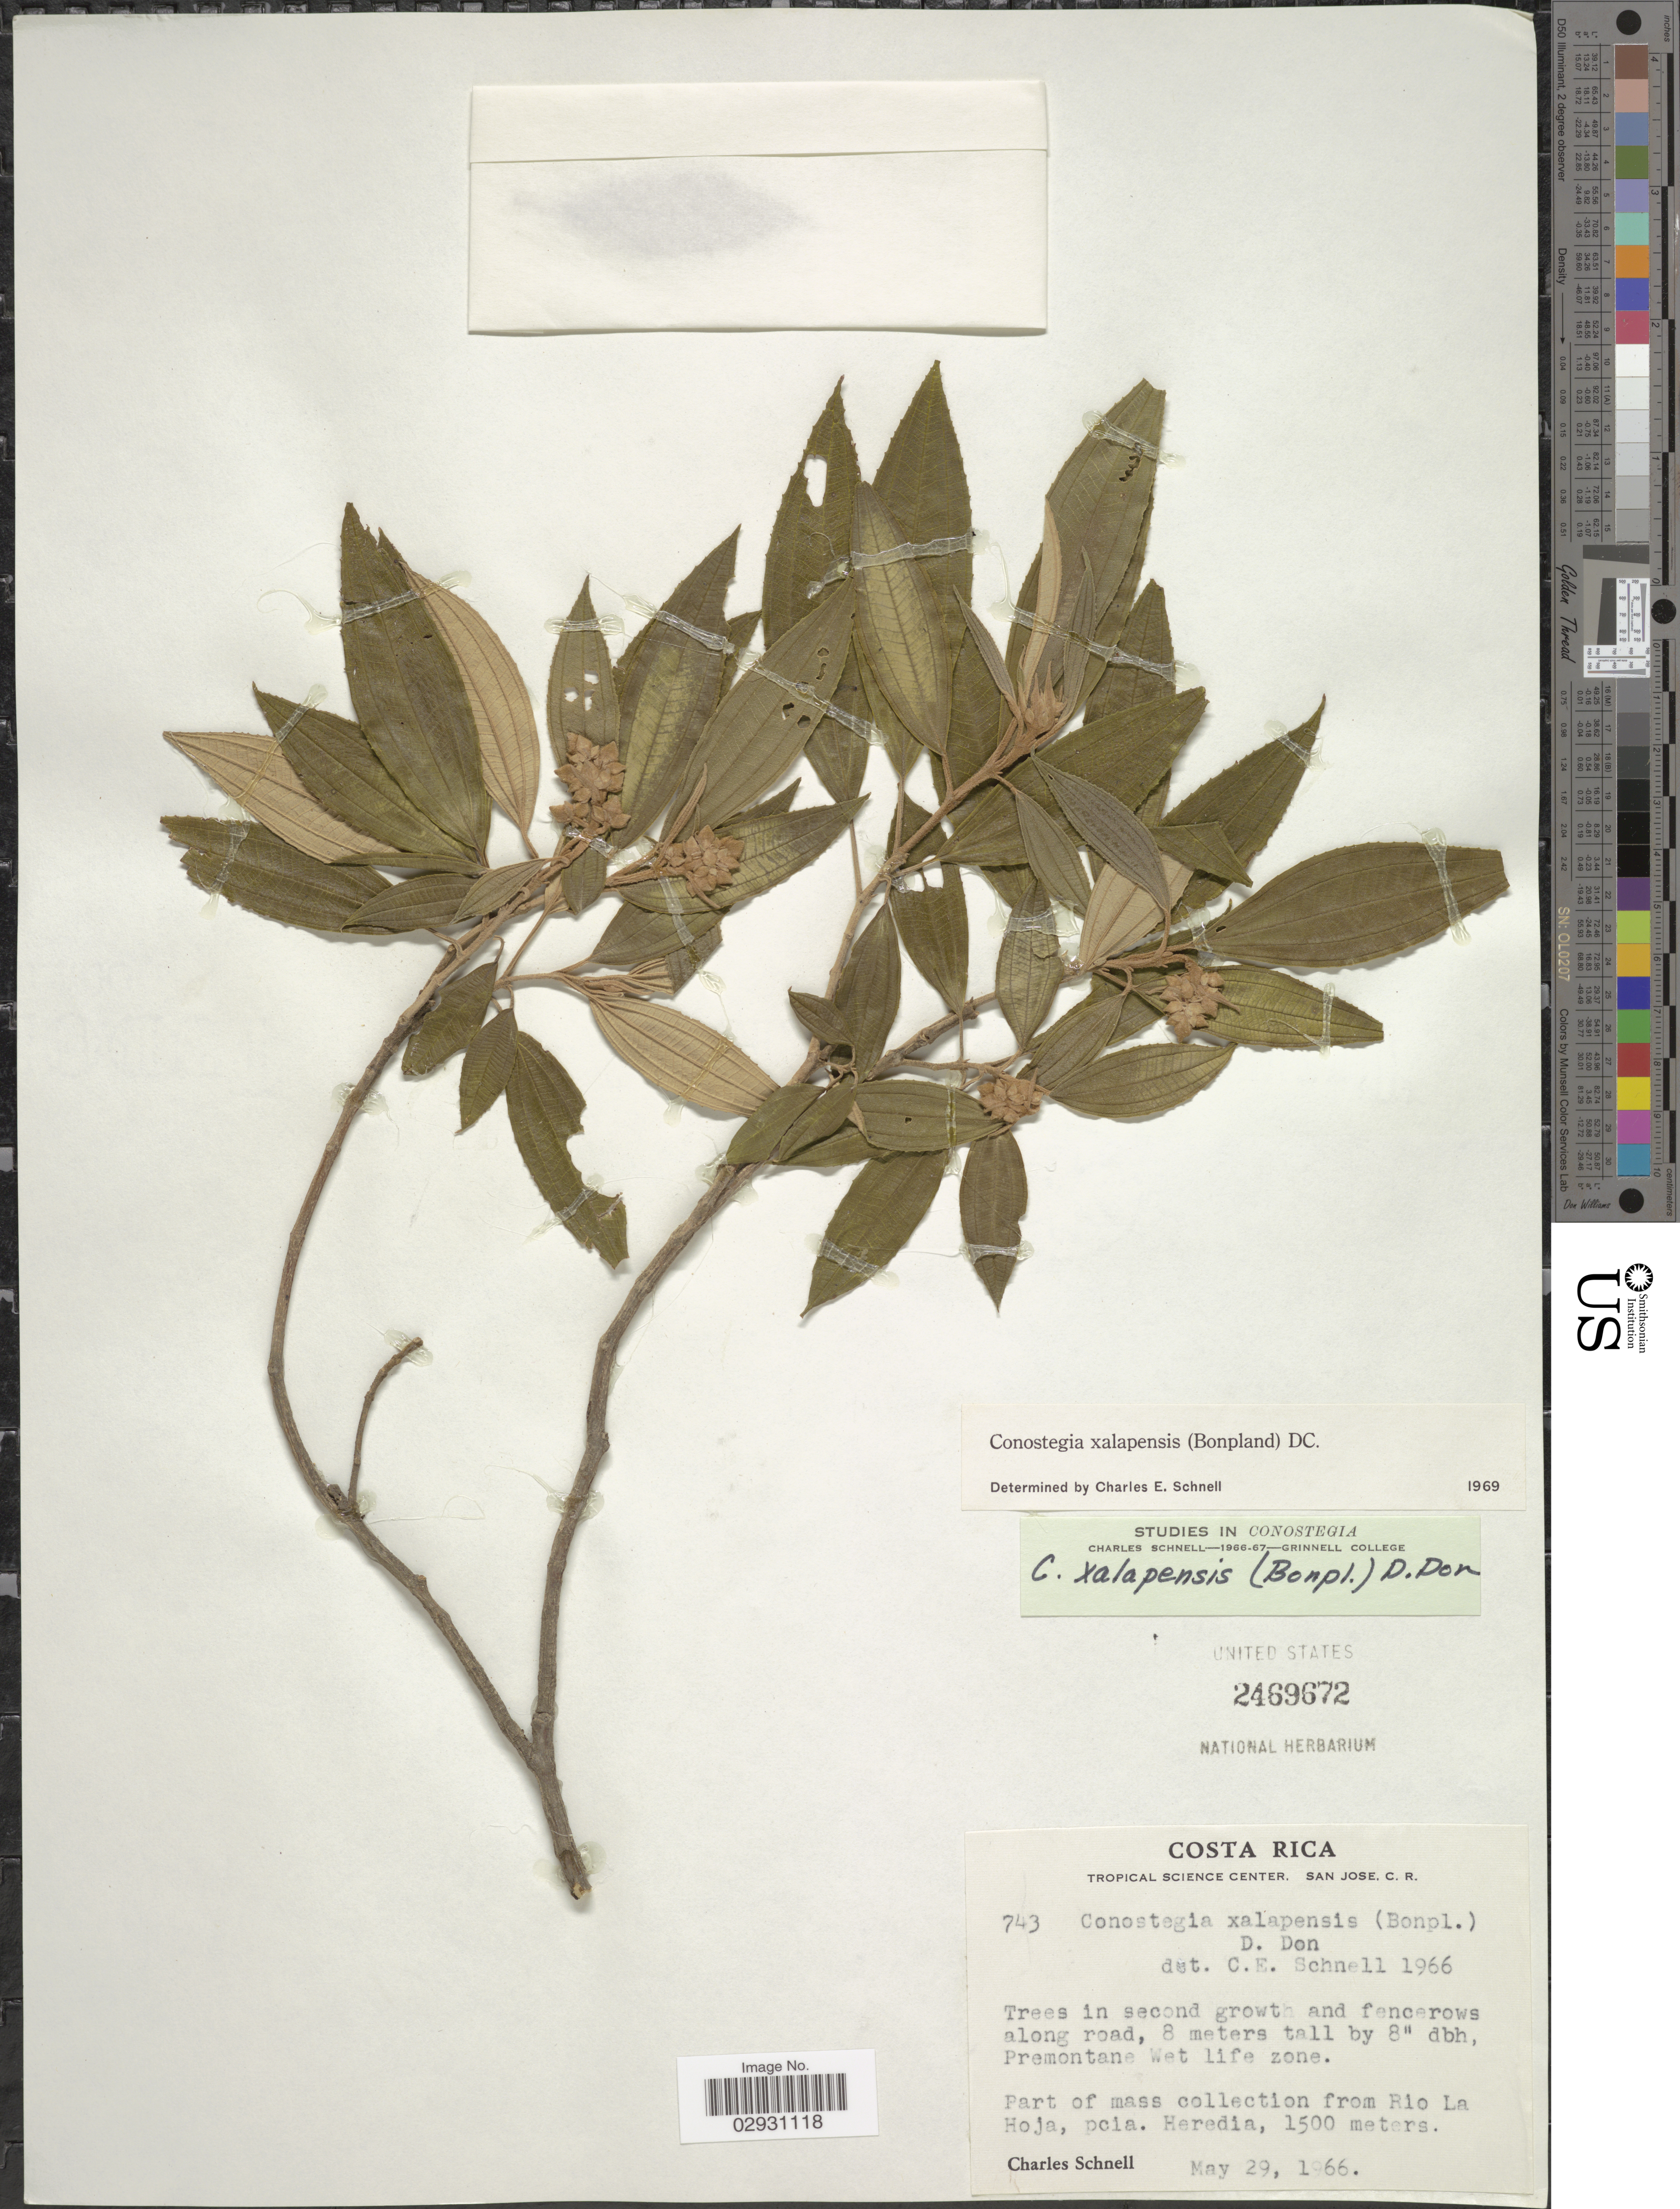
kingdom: Plantae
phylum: Tracheophyta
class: Magnoliopsida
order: Myrtales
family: Melastomataceae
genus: Conostegia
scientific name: Conostegia quadrangularis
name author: Schltdl. ex Steud.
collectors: C. Schnell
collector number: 743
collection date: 1966-05-29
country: Costa Rica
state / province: Heredia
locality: Premontane West life zone. Part of mass collection from Rio La Hoja.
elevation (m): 1500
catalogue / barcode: US 2469672